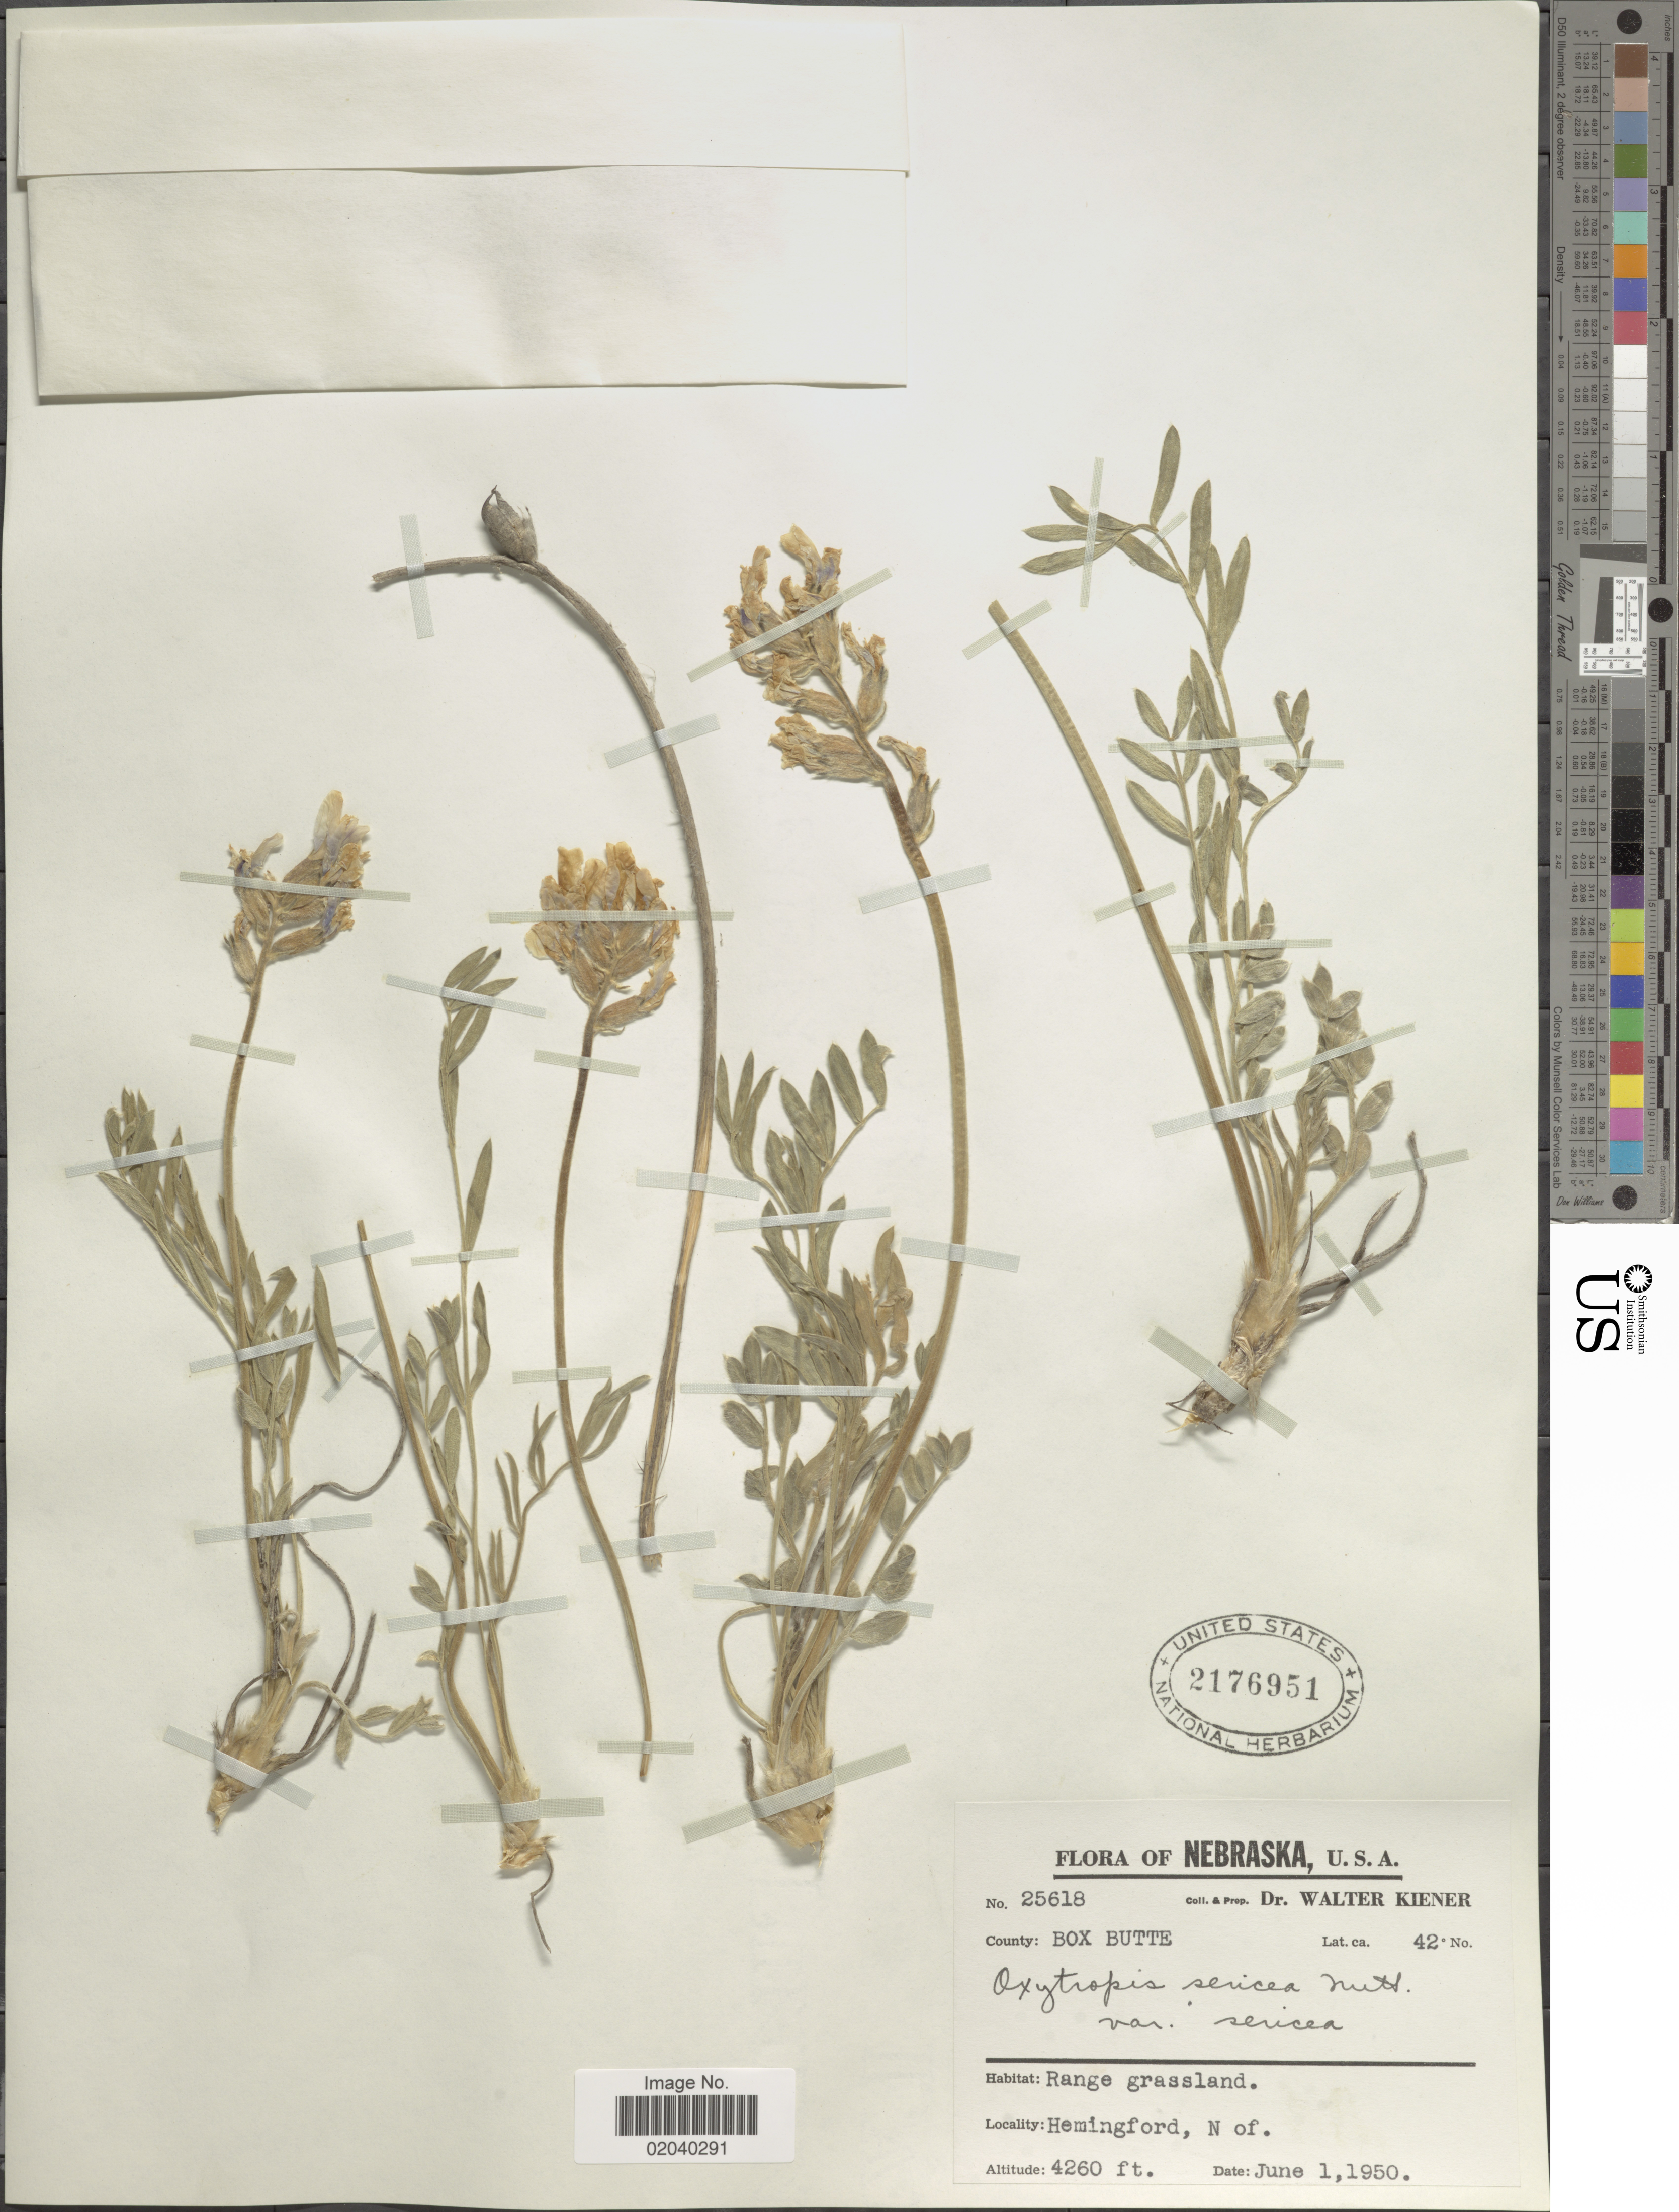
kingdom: Plantae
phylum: Tracheophyta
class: Magnoliopsida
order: Fabales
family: Fabaceae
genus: Oxytropis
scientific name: Oxytropis sericea var. sericea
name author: Nutt.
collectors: W. Kiener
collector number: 25618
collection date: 1950-06-01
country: United States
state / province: Nebraska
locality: County: Box Butte, Range grassland, Hemingford, N. of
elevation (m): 1298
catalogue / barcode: US 2176951